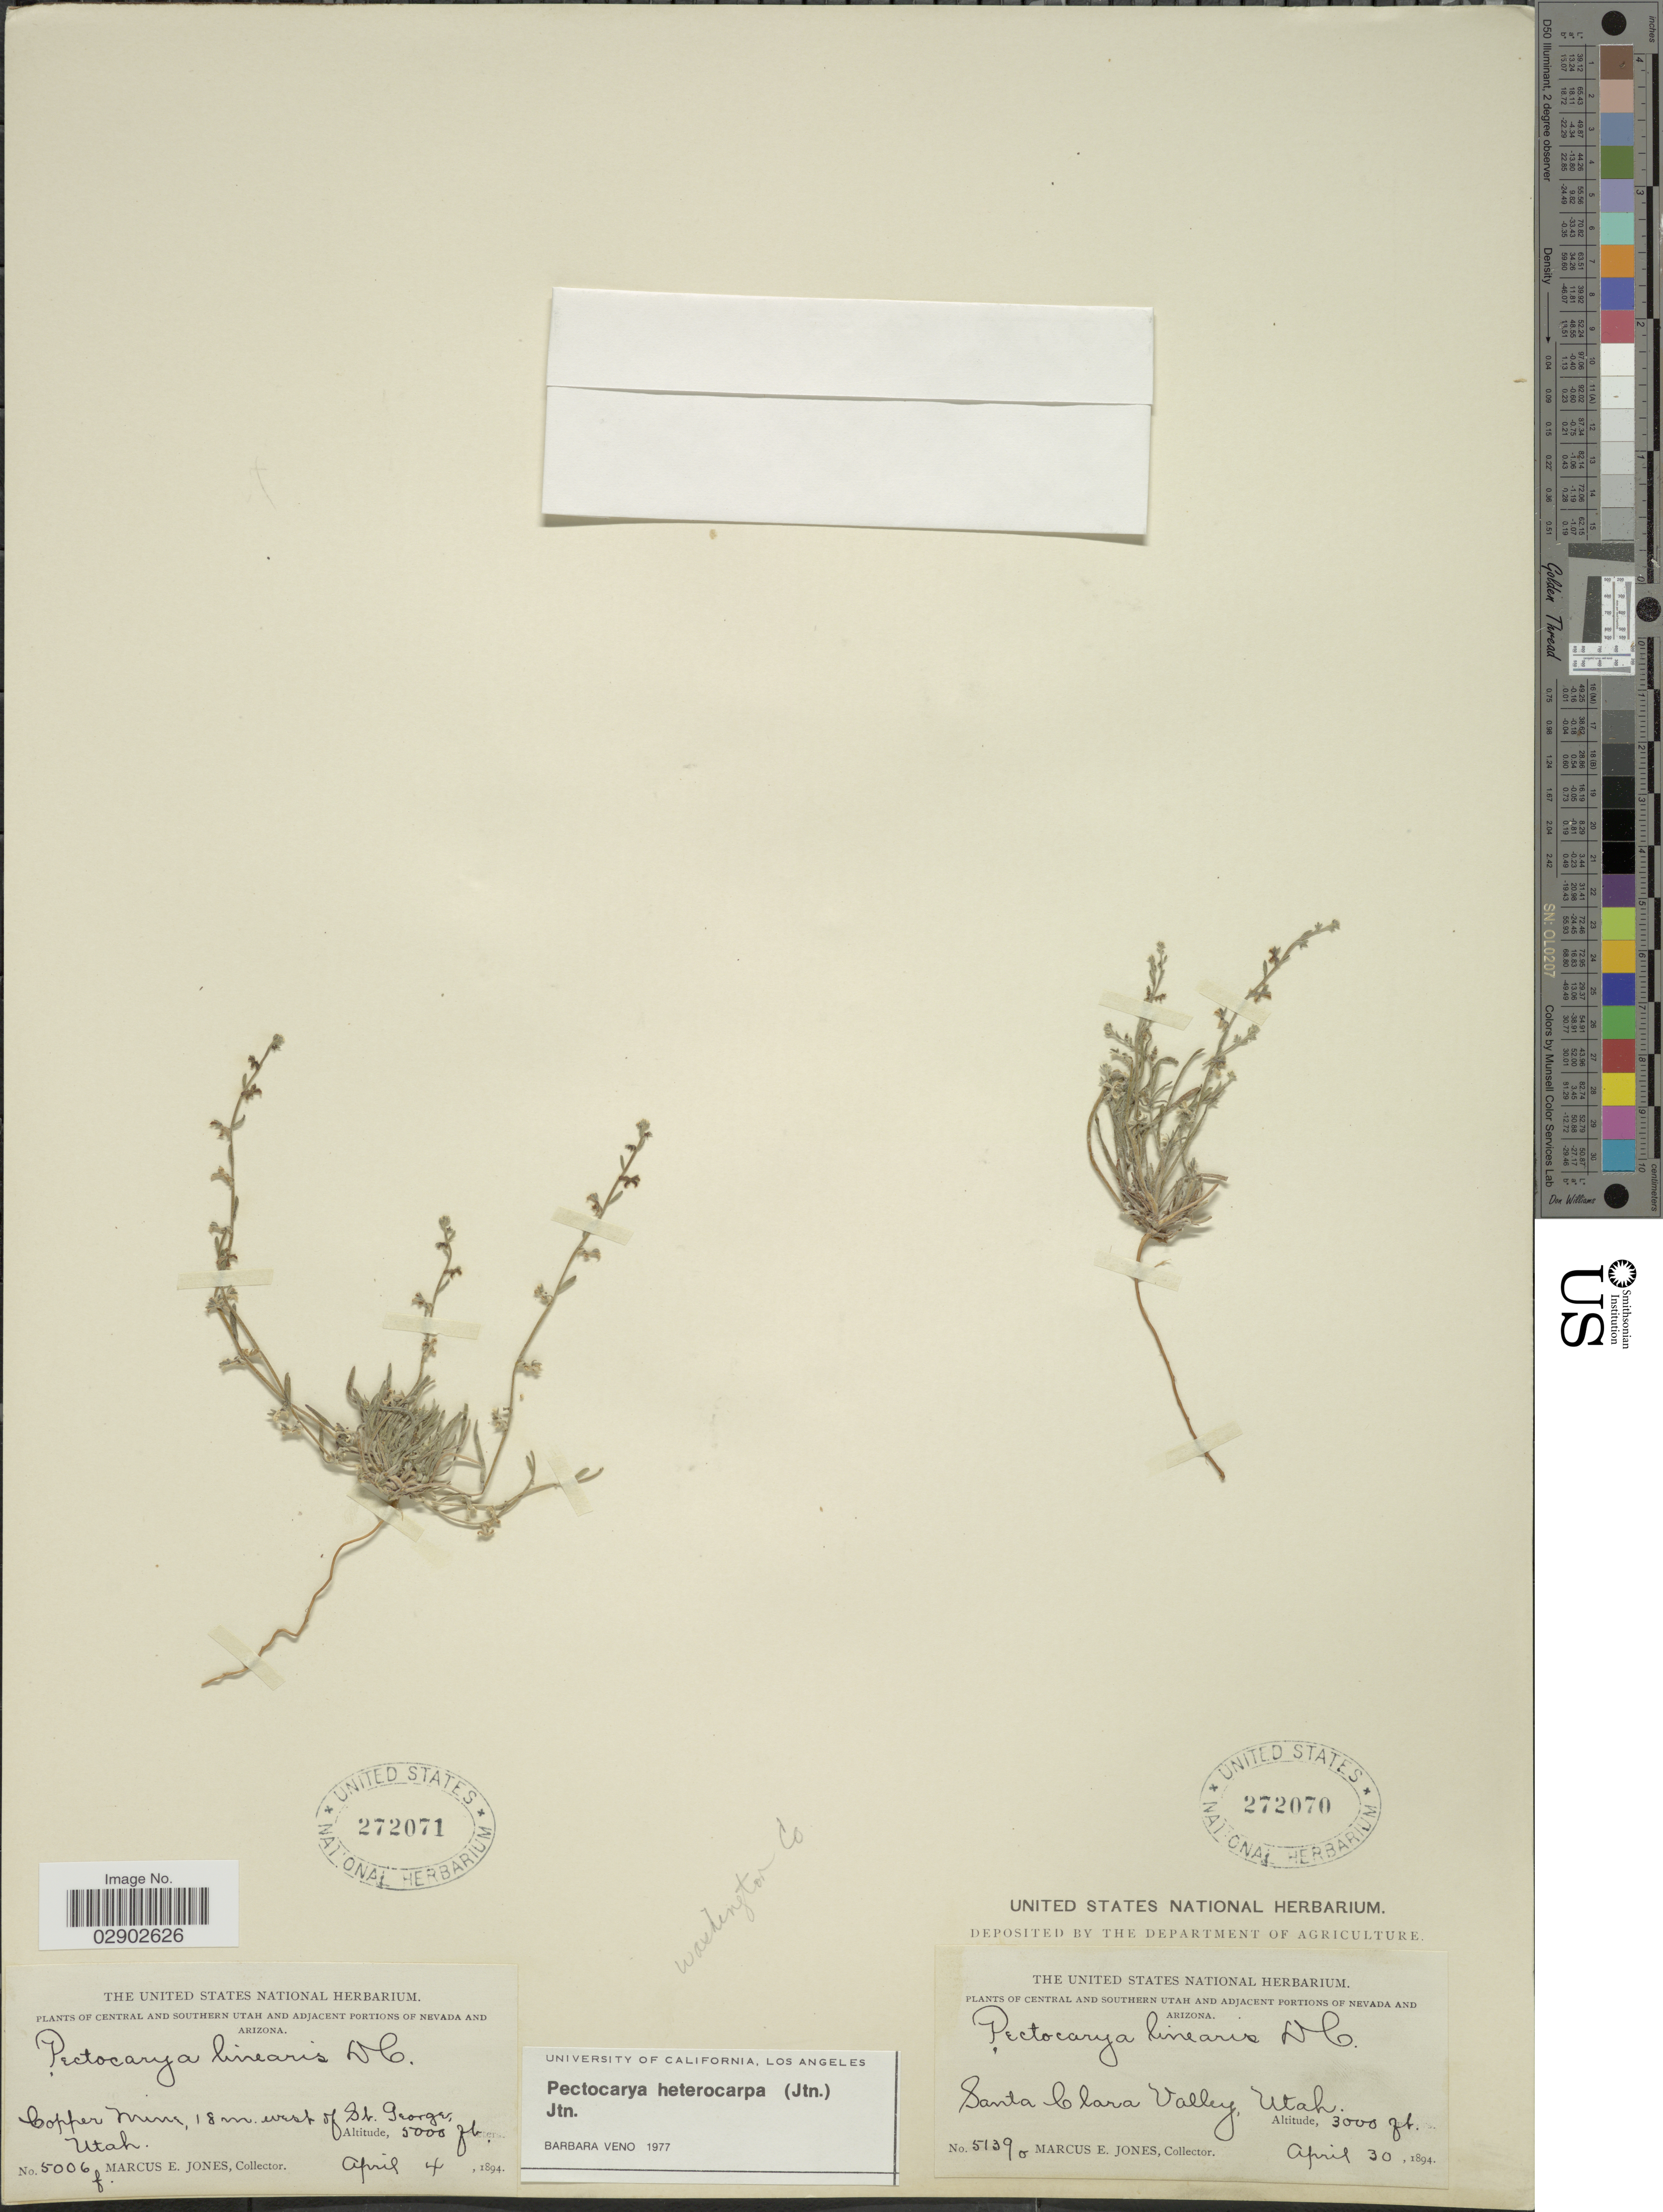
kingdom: Plantae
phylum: Tracheophyta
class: Magnoliopsida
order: Boraginales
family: Boraginaceae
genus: Pectocarya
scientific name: Pectocarya heterocarpa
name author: (I.M. Johnst.) I.M. Johnst.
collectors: M. E. Jones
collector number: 5006f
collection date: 1894-04-04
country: United States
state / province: Utah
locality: Central and Southern Utah, Copper Mine, 18 m. west of St. George.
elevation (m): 1524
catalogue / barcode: US 272071